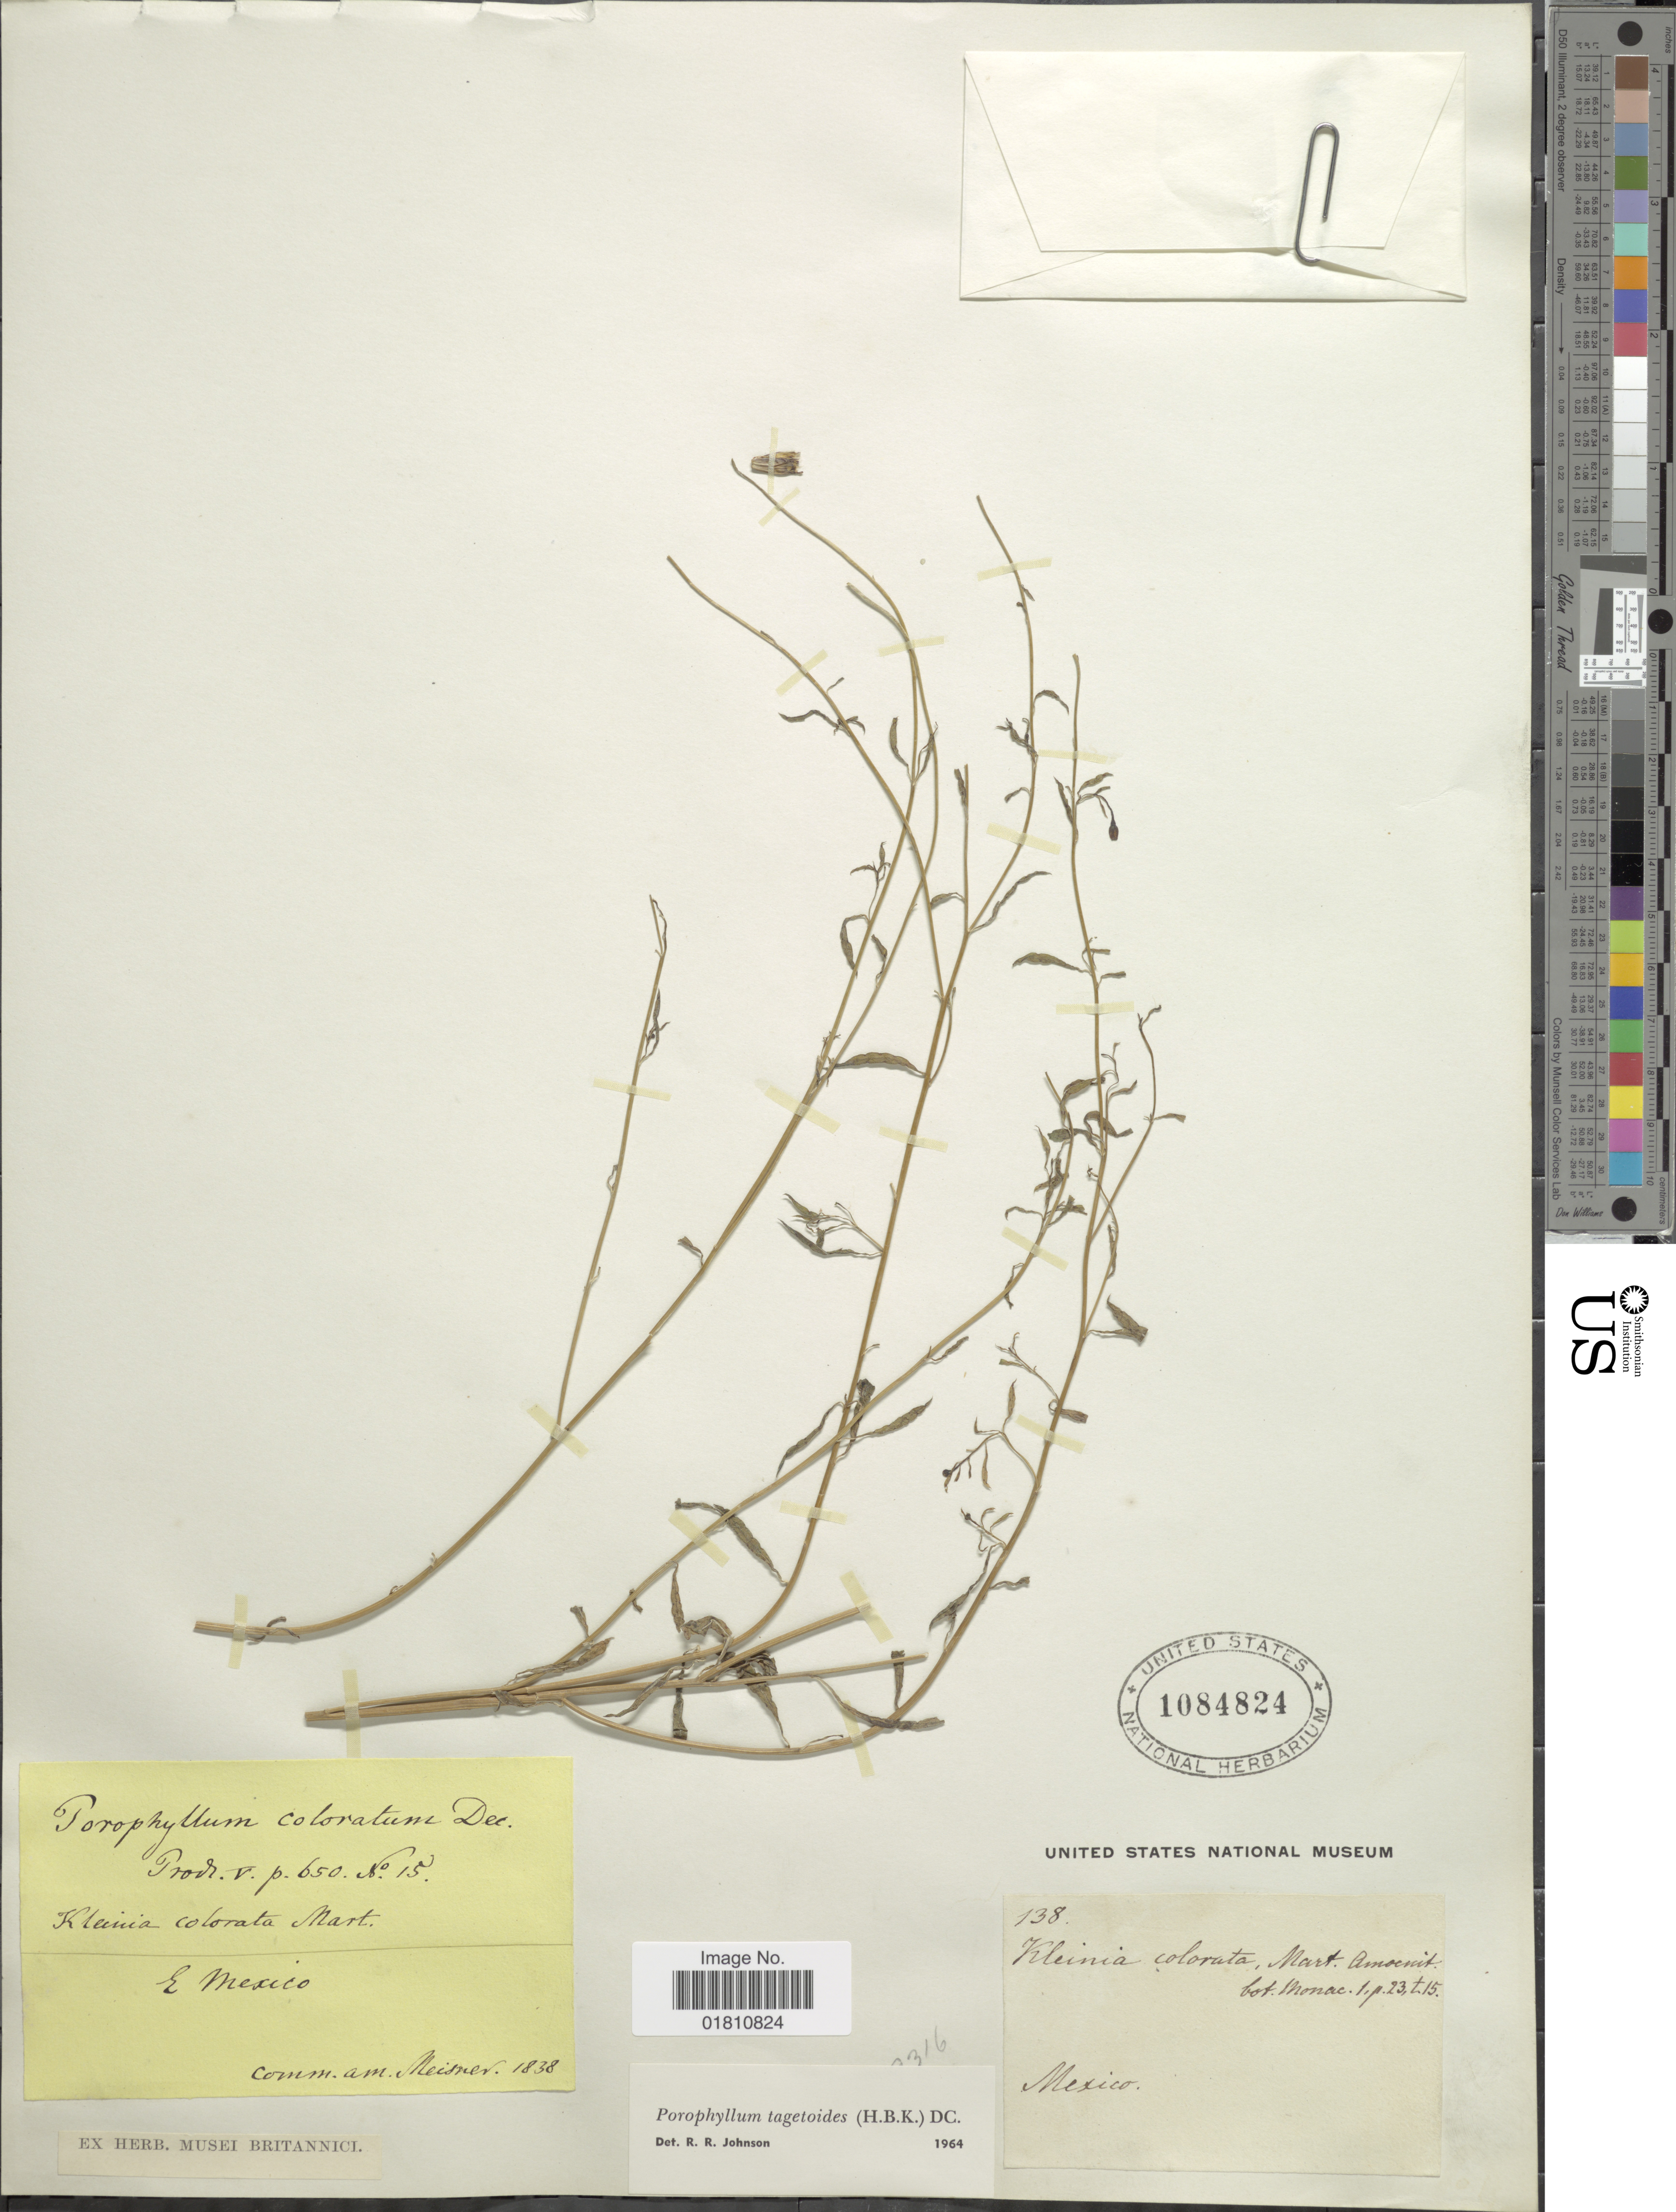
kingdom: Plantae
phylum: Tracheophyta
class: Magnoliopsida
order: Asterales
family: Asteraceae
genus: Porophyllum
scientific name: Porophyllum tagetoides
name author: (Kunth) DC.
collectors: ex herb. United States National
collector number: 138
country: Mexico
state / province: México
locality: E Mexico.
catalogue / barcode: US 1084824